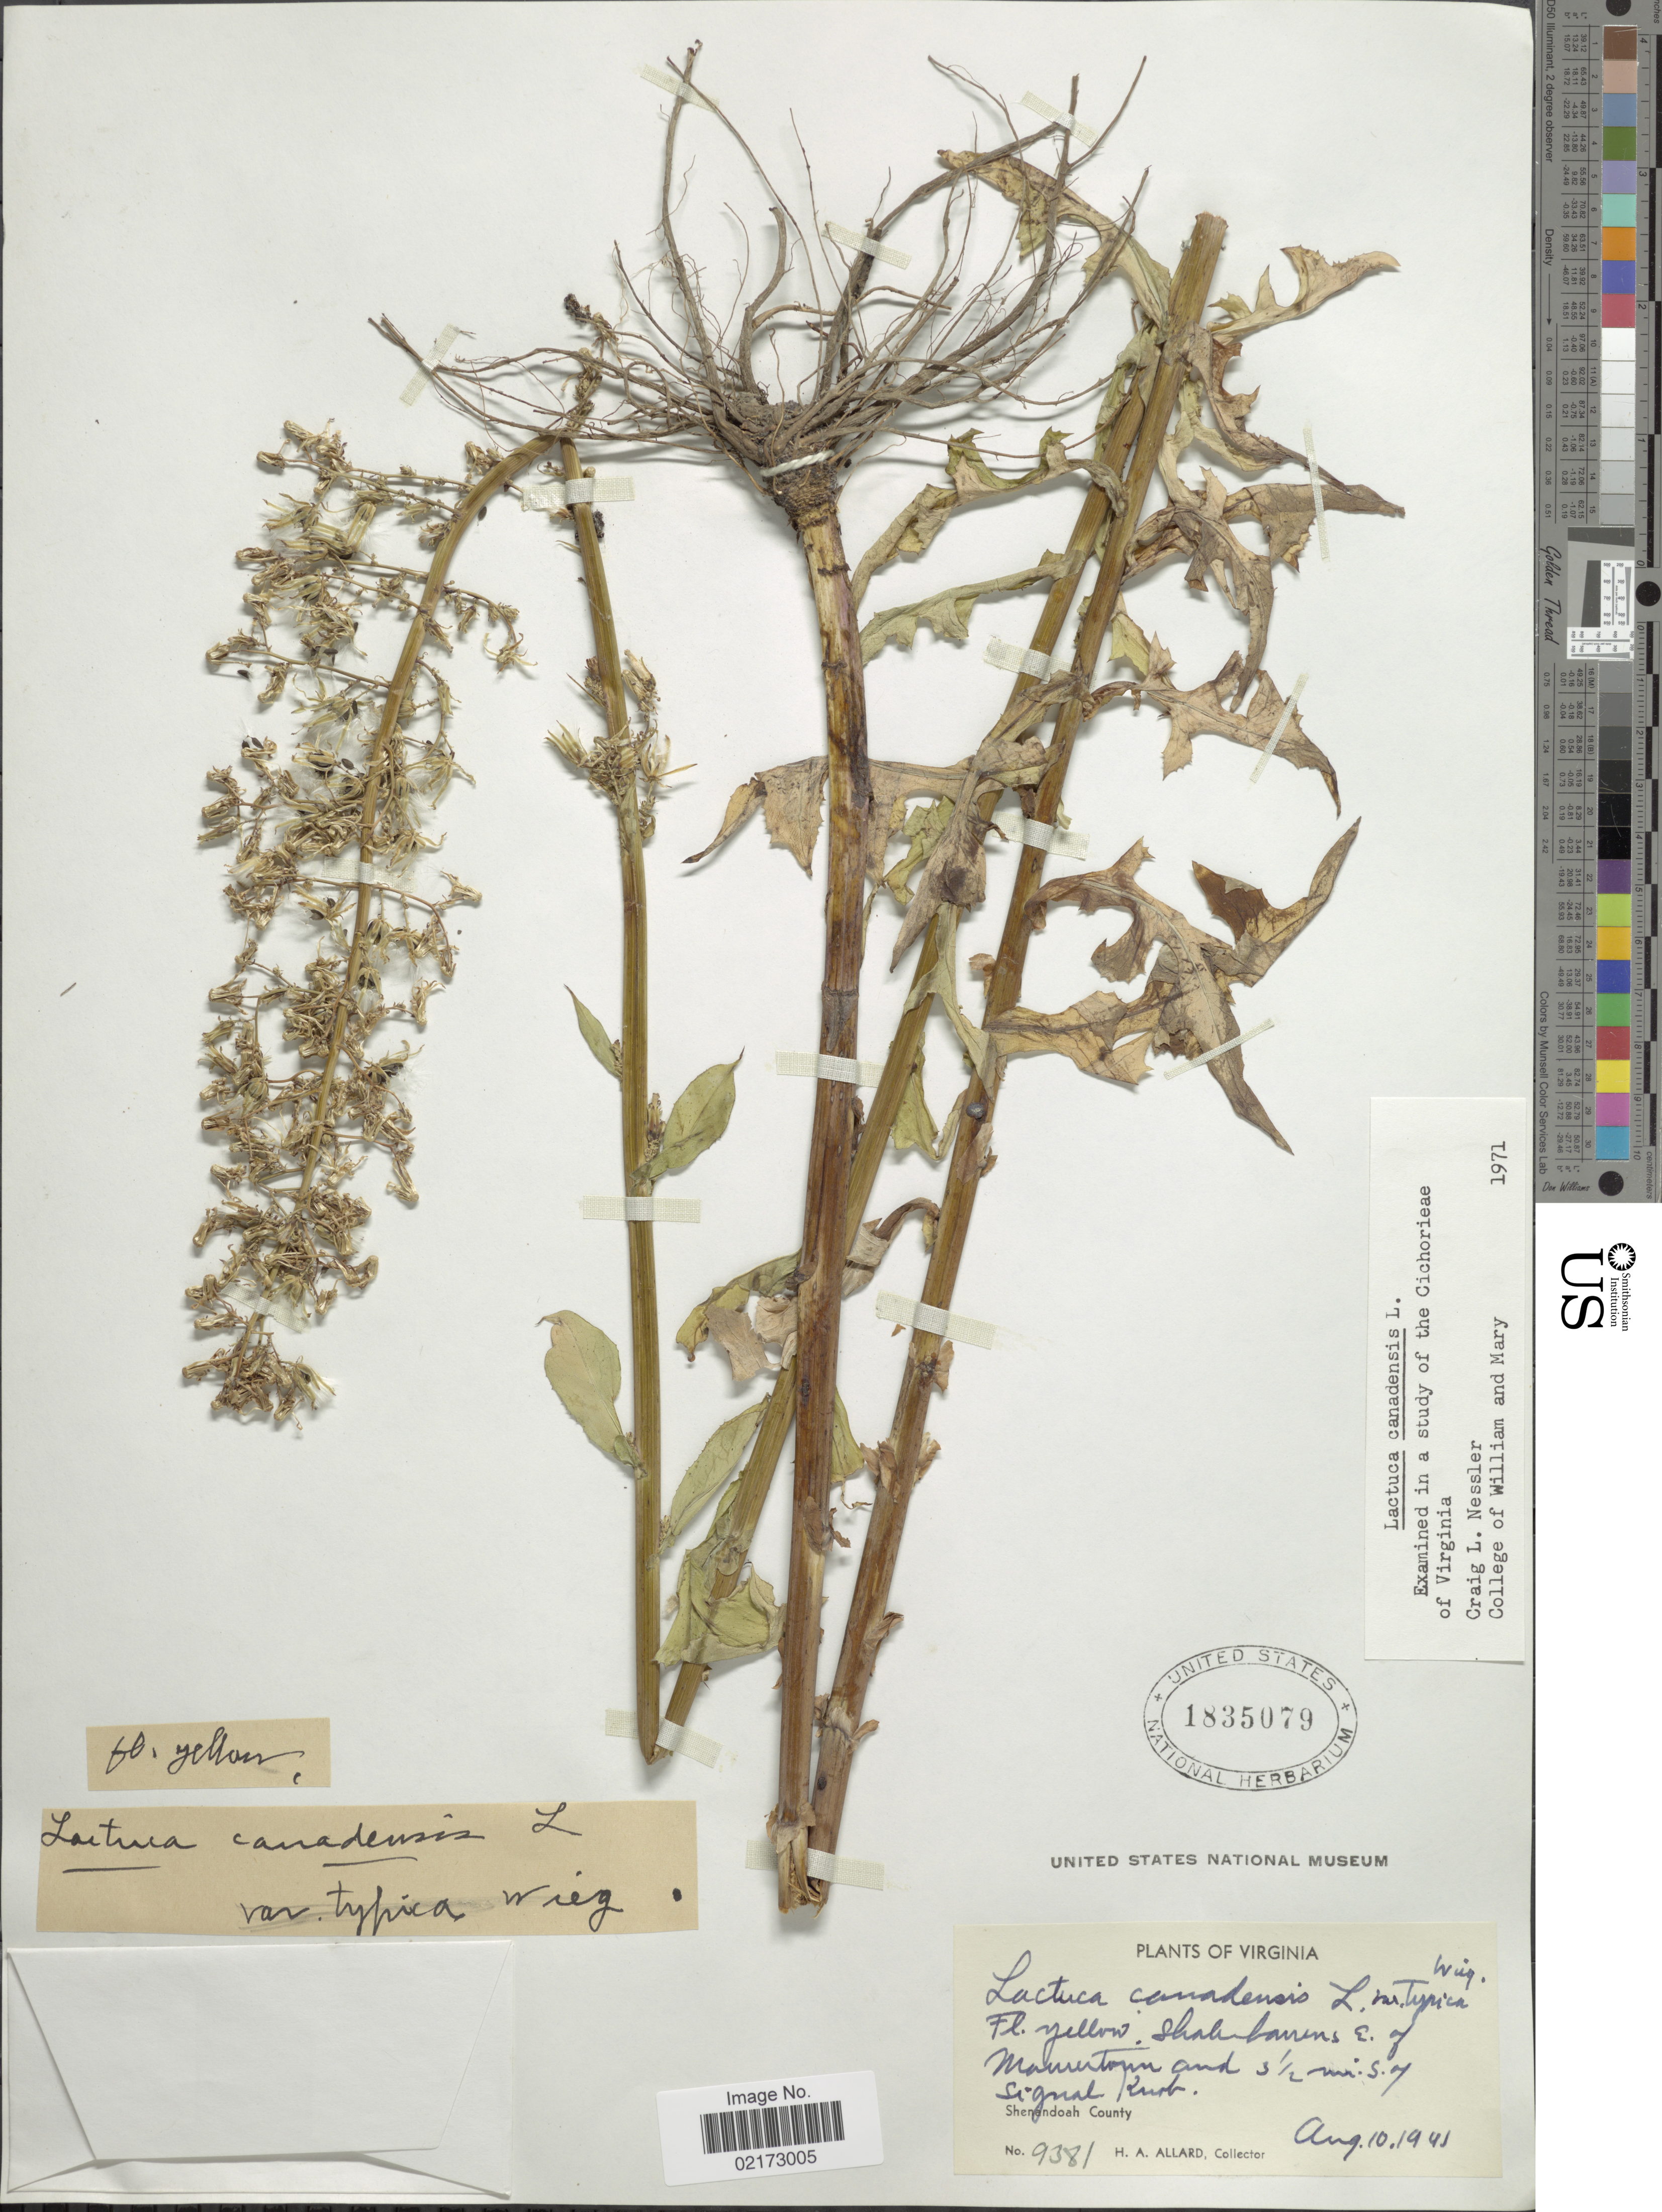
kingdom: Plantae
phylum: Tracheophyta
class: Magnoliopsida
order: Asterales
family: Asteraceae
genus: Lactuca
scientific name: Lactuca canadensis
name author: L.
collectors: H. A. Allard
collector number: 9381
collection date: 1945-08-10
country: United States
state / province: Virginia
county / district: Shenandoah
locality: Shale barrens, E. of Mountain and 3½ mi S. of Signal Knob, Shenandoah County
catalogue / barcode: US 1835079